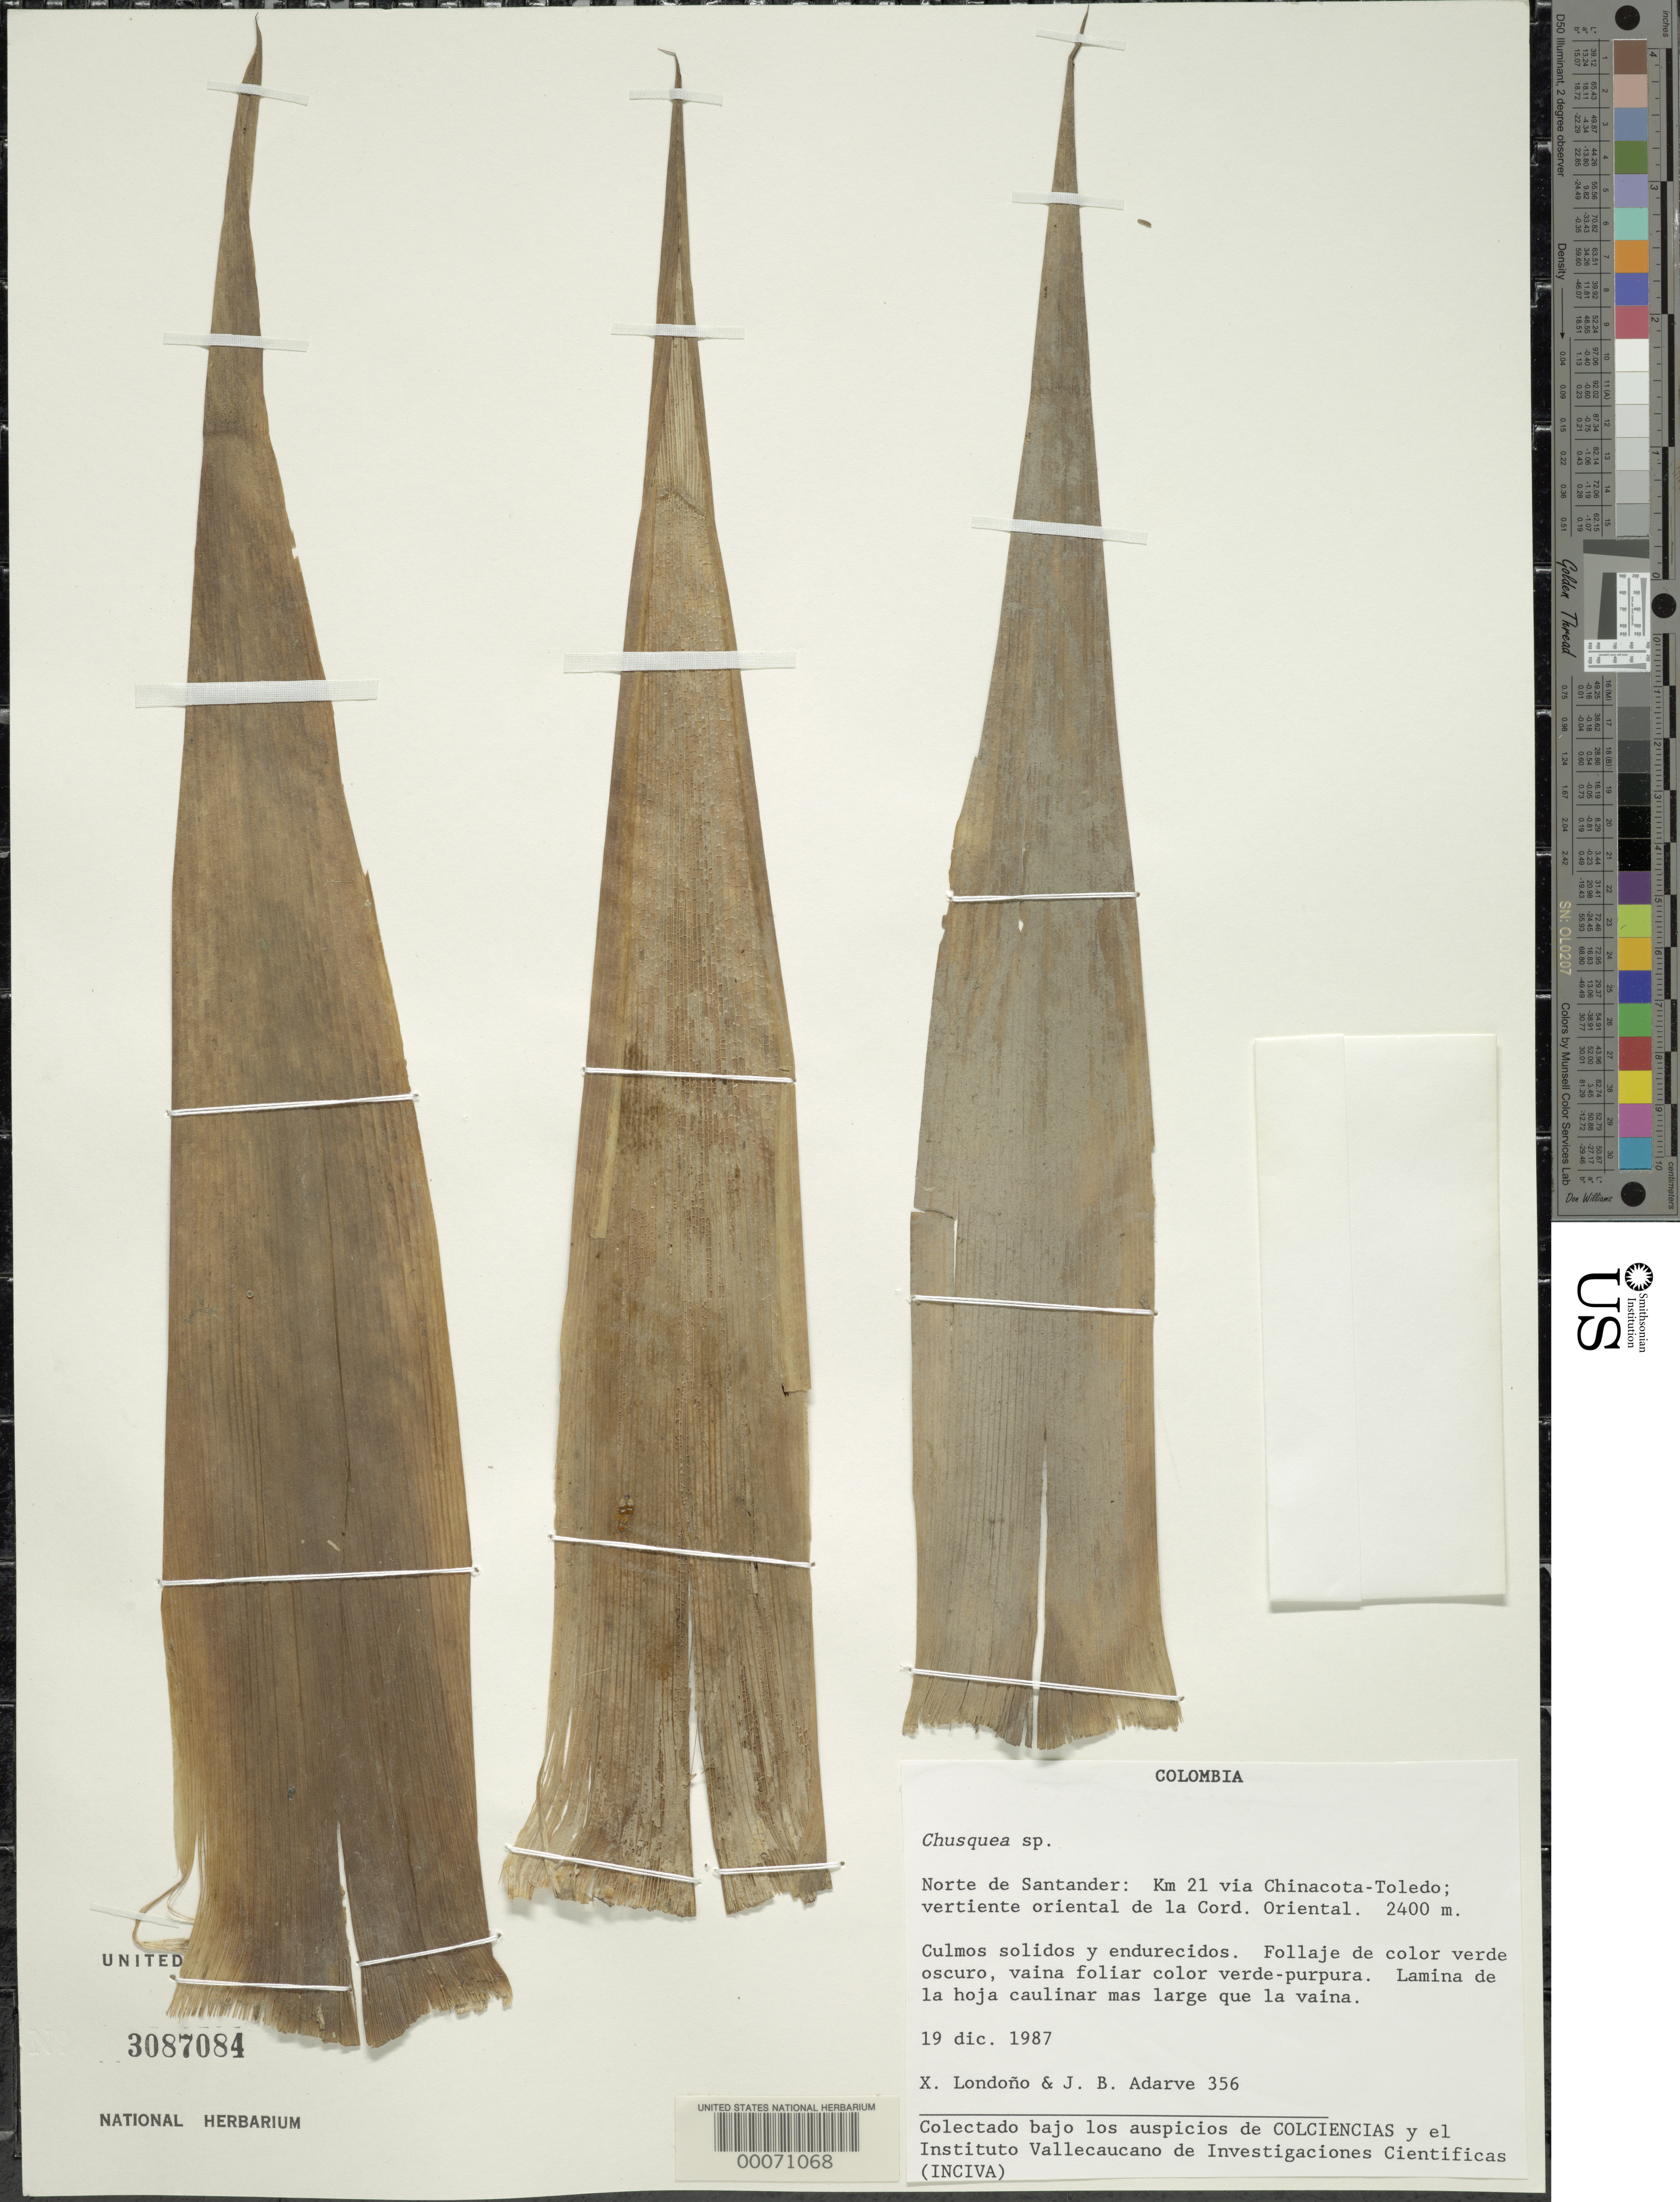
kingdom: Plantae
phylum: Tracheophyta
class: Liliopsida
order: Poales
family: Poaceae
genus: Chusquea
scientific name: Chusquea sp.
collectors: X. Londoño & J. B. Adarve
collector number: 356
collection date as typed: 19 Dec 1987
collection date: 1987-12-19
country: Colombia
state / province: Norte de Santander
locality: Km 21 by China Cota-Toledo, E slope of La Cord. Oriental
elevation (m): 2400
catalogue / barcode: US 3087084